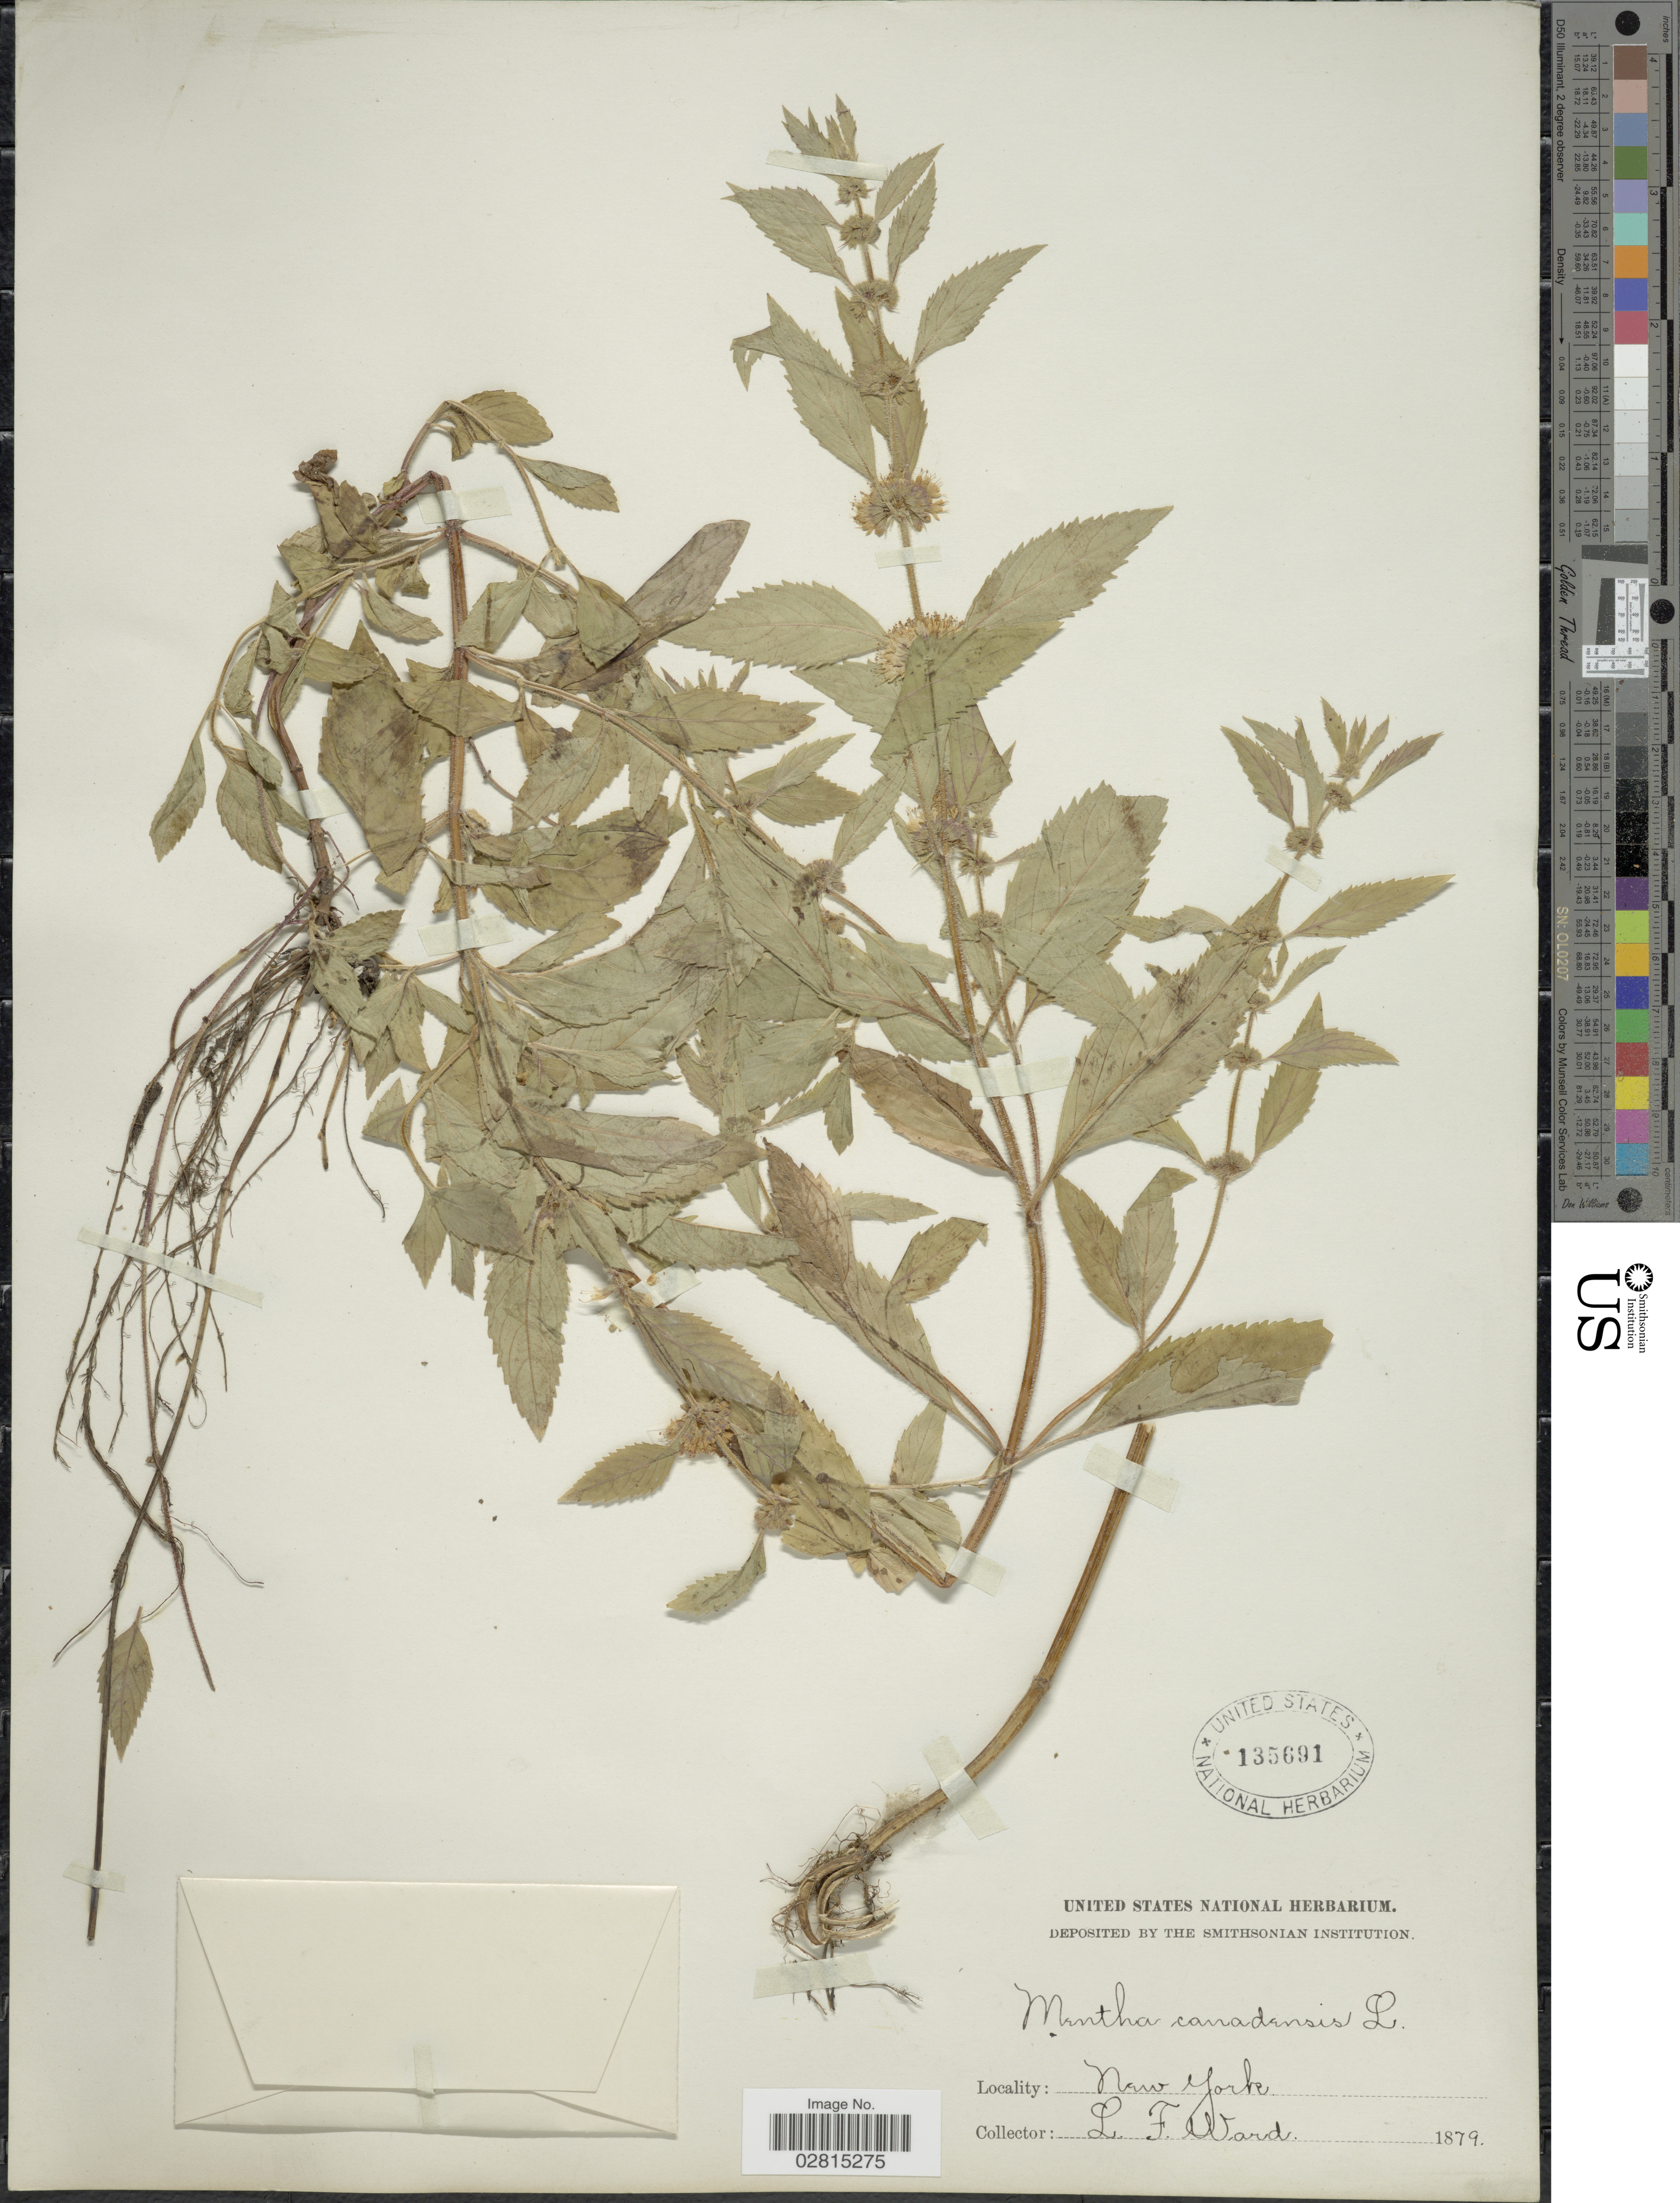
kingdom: Plantae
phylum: Tracheophyta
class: Magnoliopsida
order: Lamiales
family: Lamiaceae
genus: Mentha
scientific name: Mentha canadensis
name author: L.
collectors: L. Ward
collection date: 1879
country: United States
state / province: New York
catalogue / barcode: US 135691